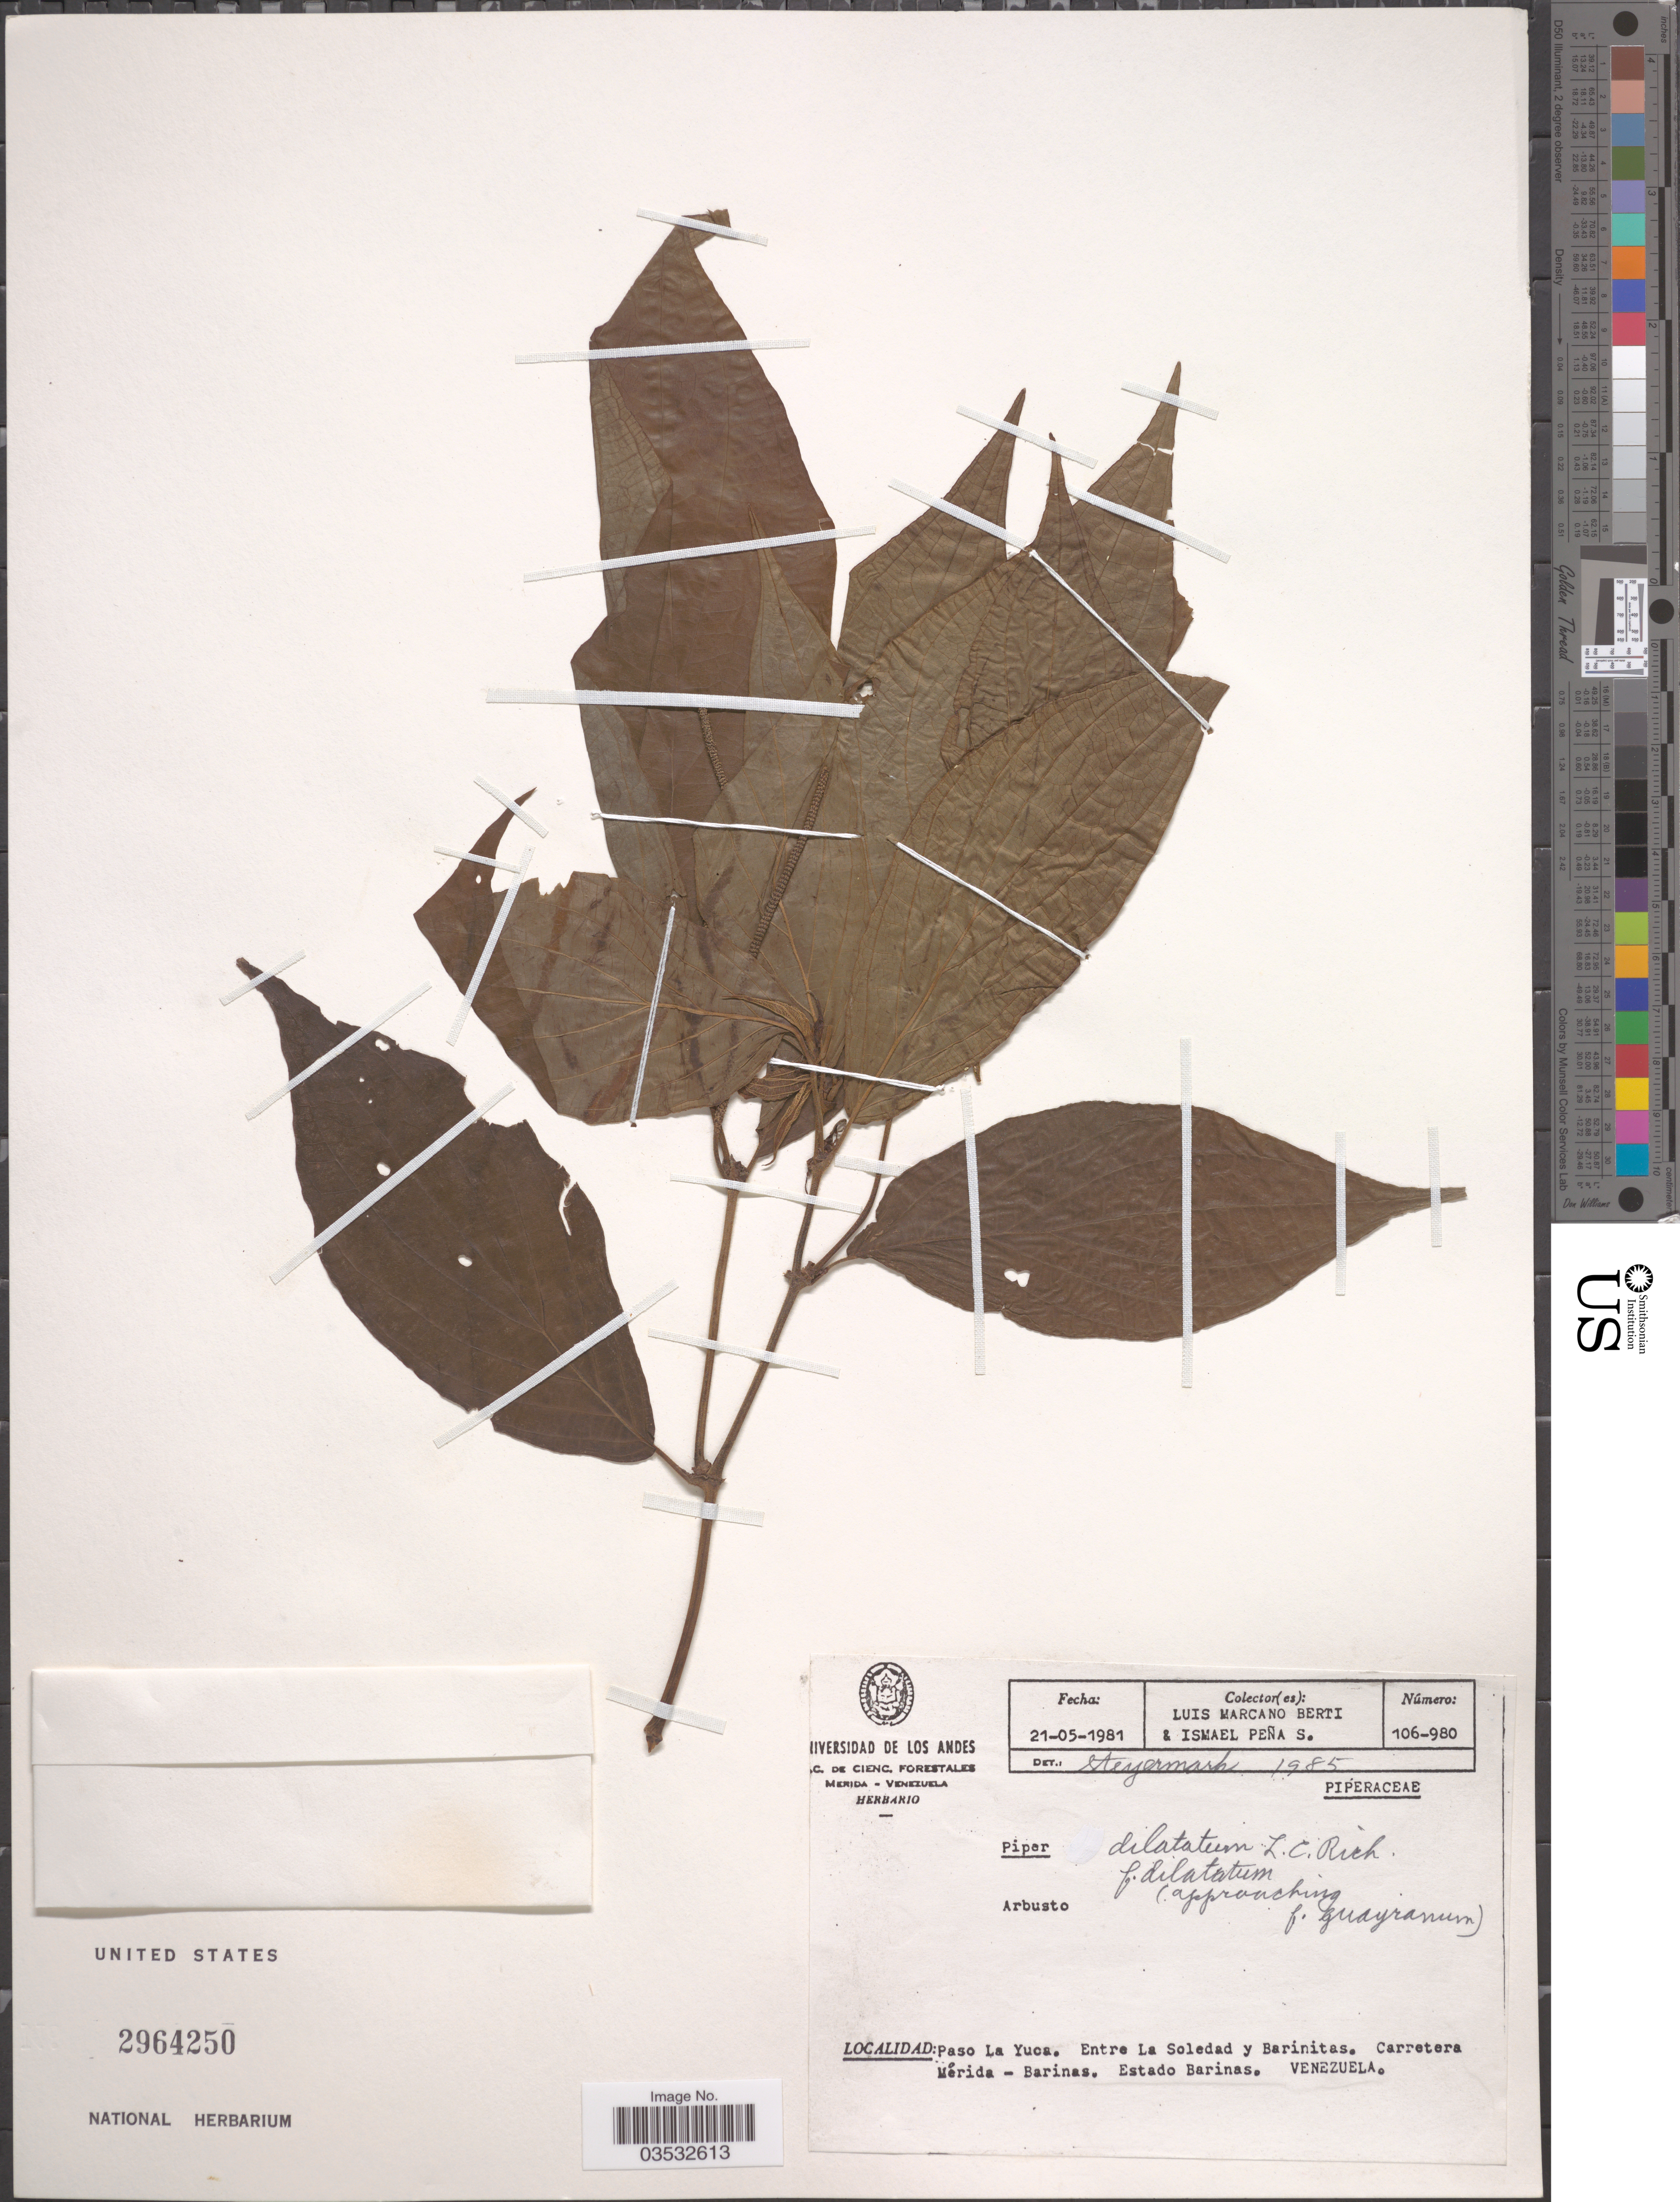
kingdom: Plantae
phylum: Tracheophyta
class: Magnoliopsida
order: Piperales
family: Piperaceae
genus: Piper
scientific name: Piper dilatatum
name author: Rich.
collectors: L. Marcano-Berti & I. Peña S.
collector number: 106/980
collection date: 1981-05-21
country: Venezuela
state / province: Barinas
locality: Paso La Yuca. Entre La Soledad y Barinitas. Carretera Merida - Barinas.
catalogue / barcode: US 2964250